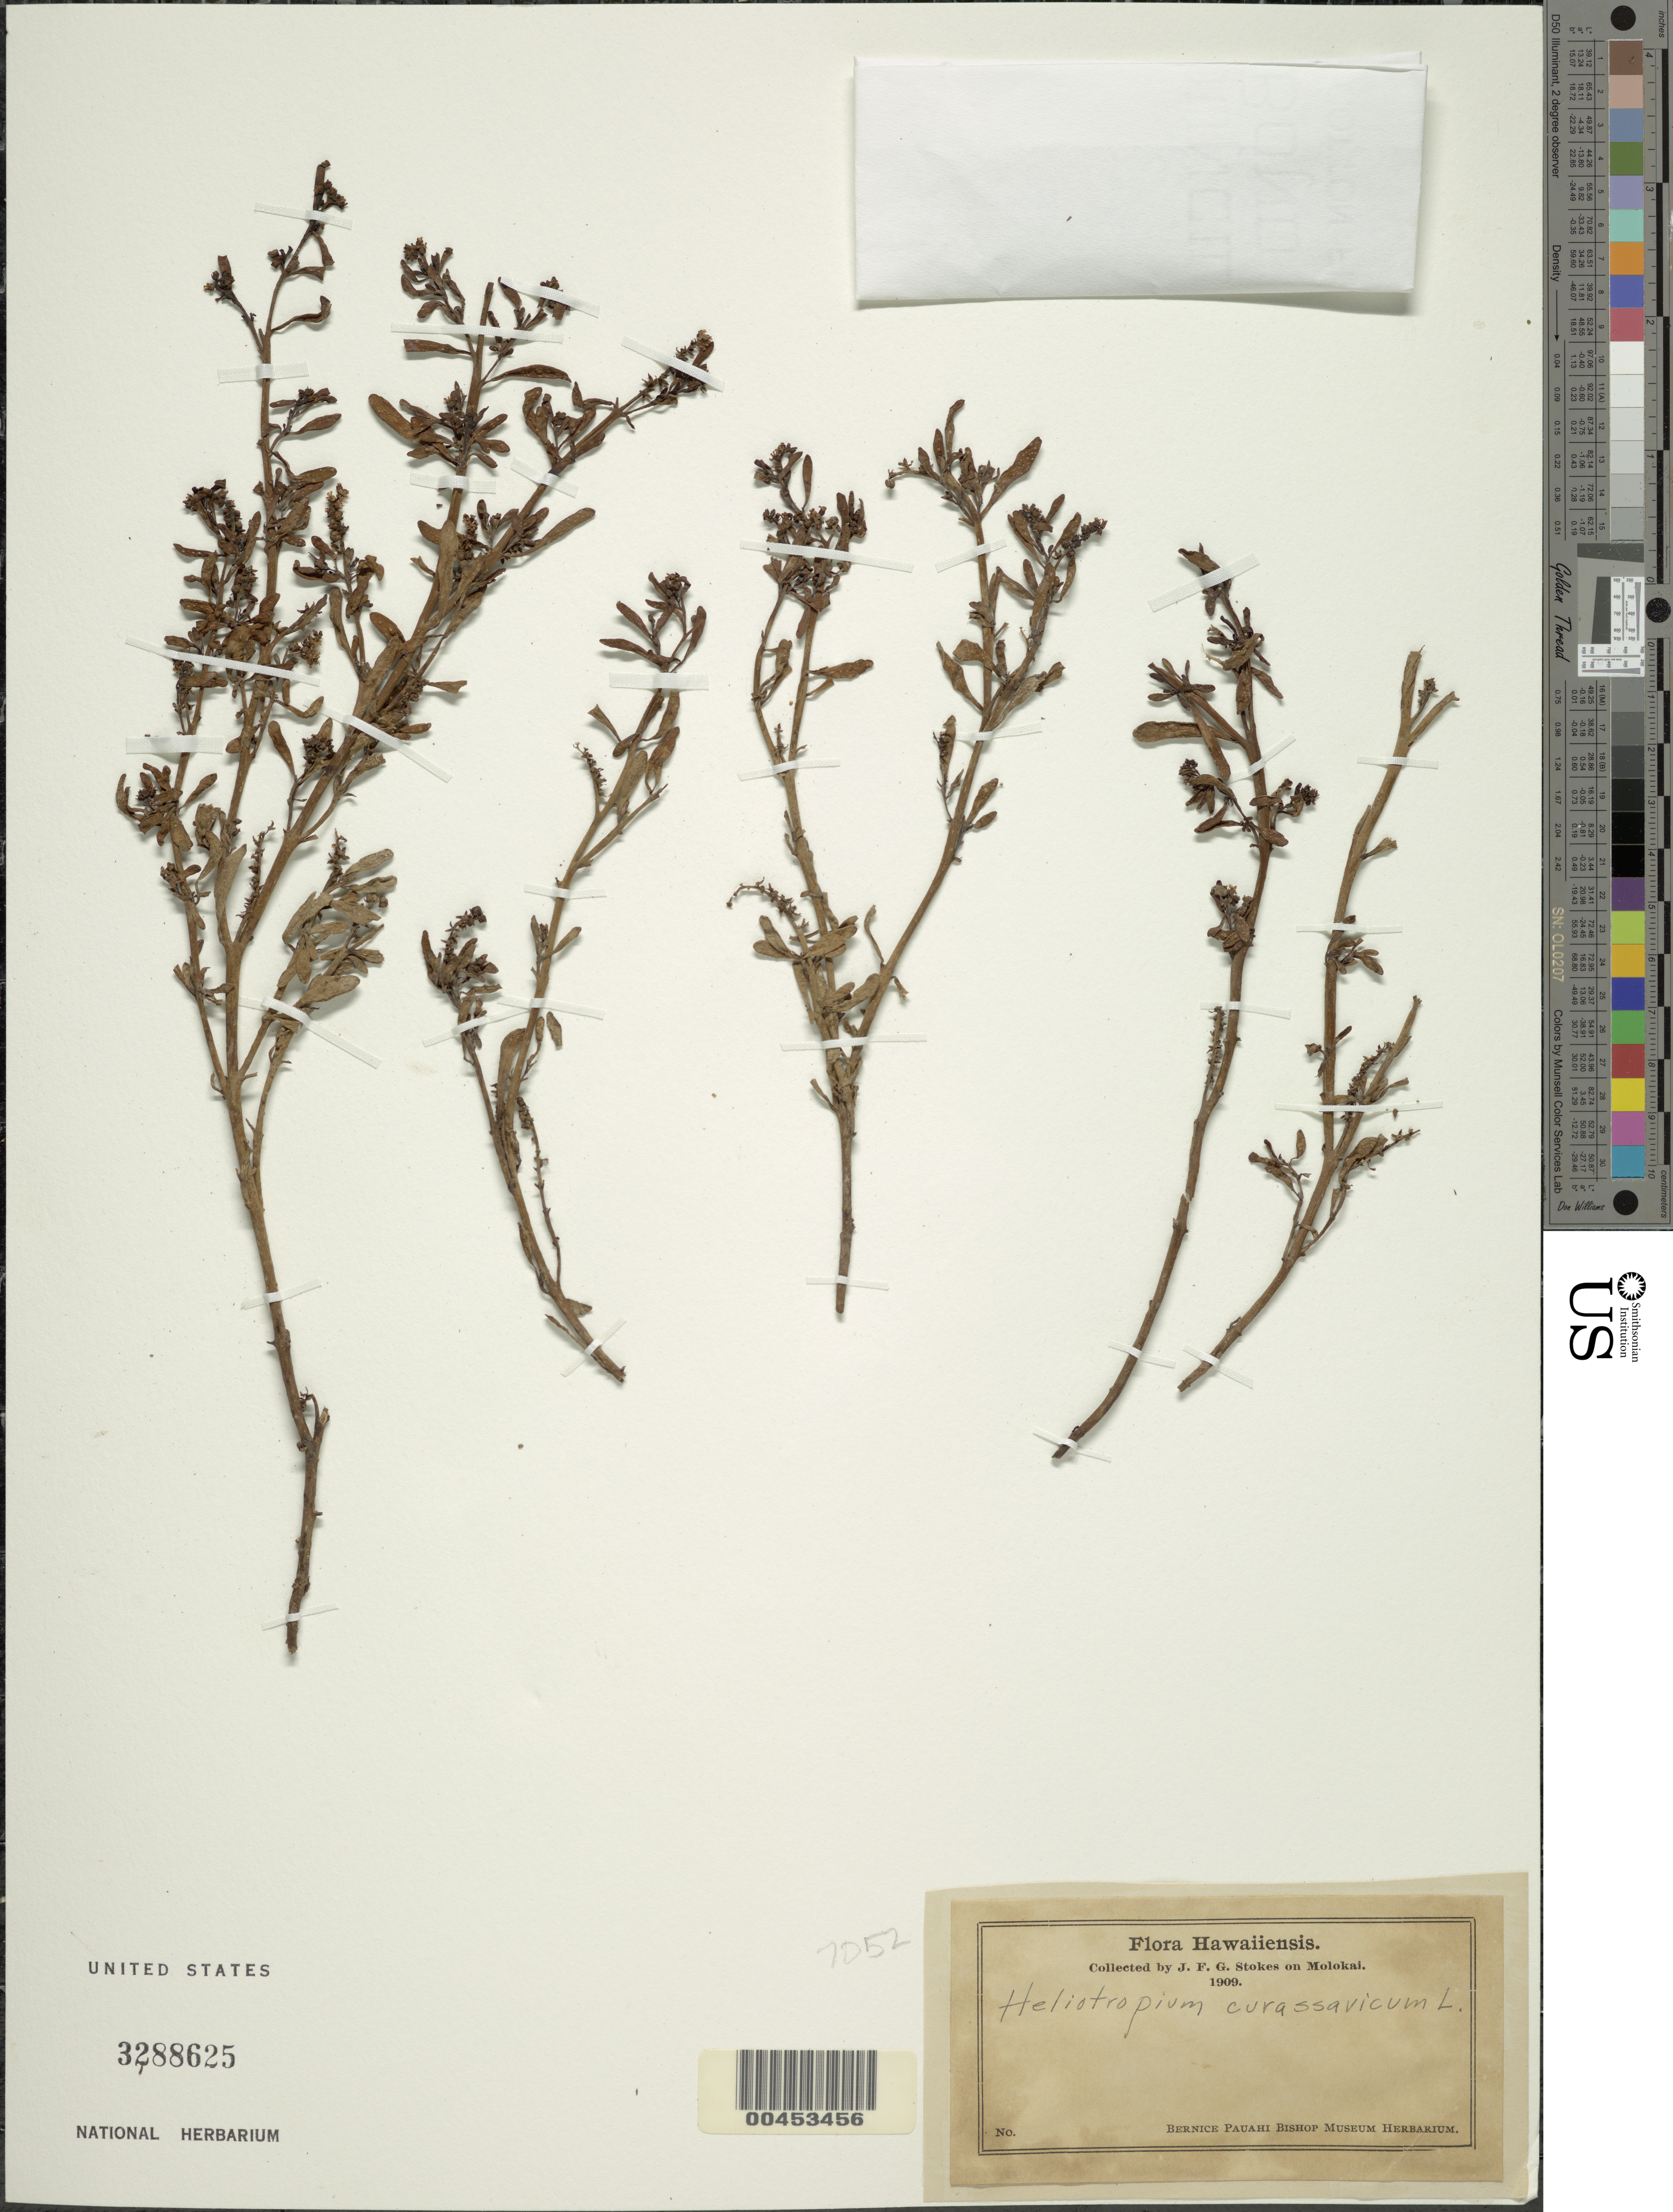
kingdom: Plantae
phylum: Tracheophyta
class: Magnoliopsida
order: Boraginales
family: Heliotropiaceae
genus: Heliotropium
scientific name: Heliotropium curassavicum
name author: L.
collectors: J. F. G. Stokes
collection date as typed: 1909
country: United States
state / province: Hawaii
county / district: Maui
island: Moloka'i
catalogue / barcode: US 3288625